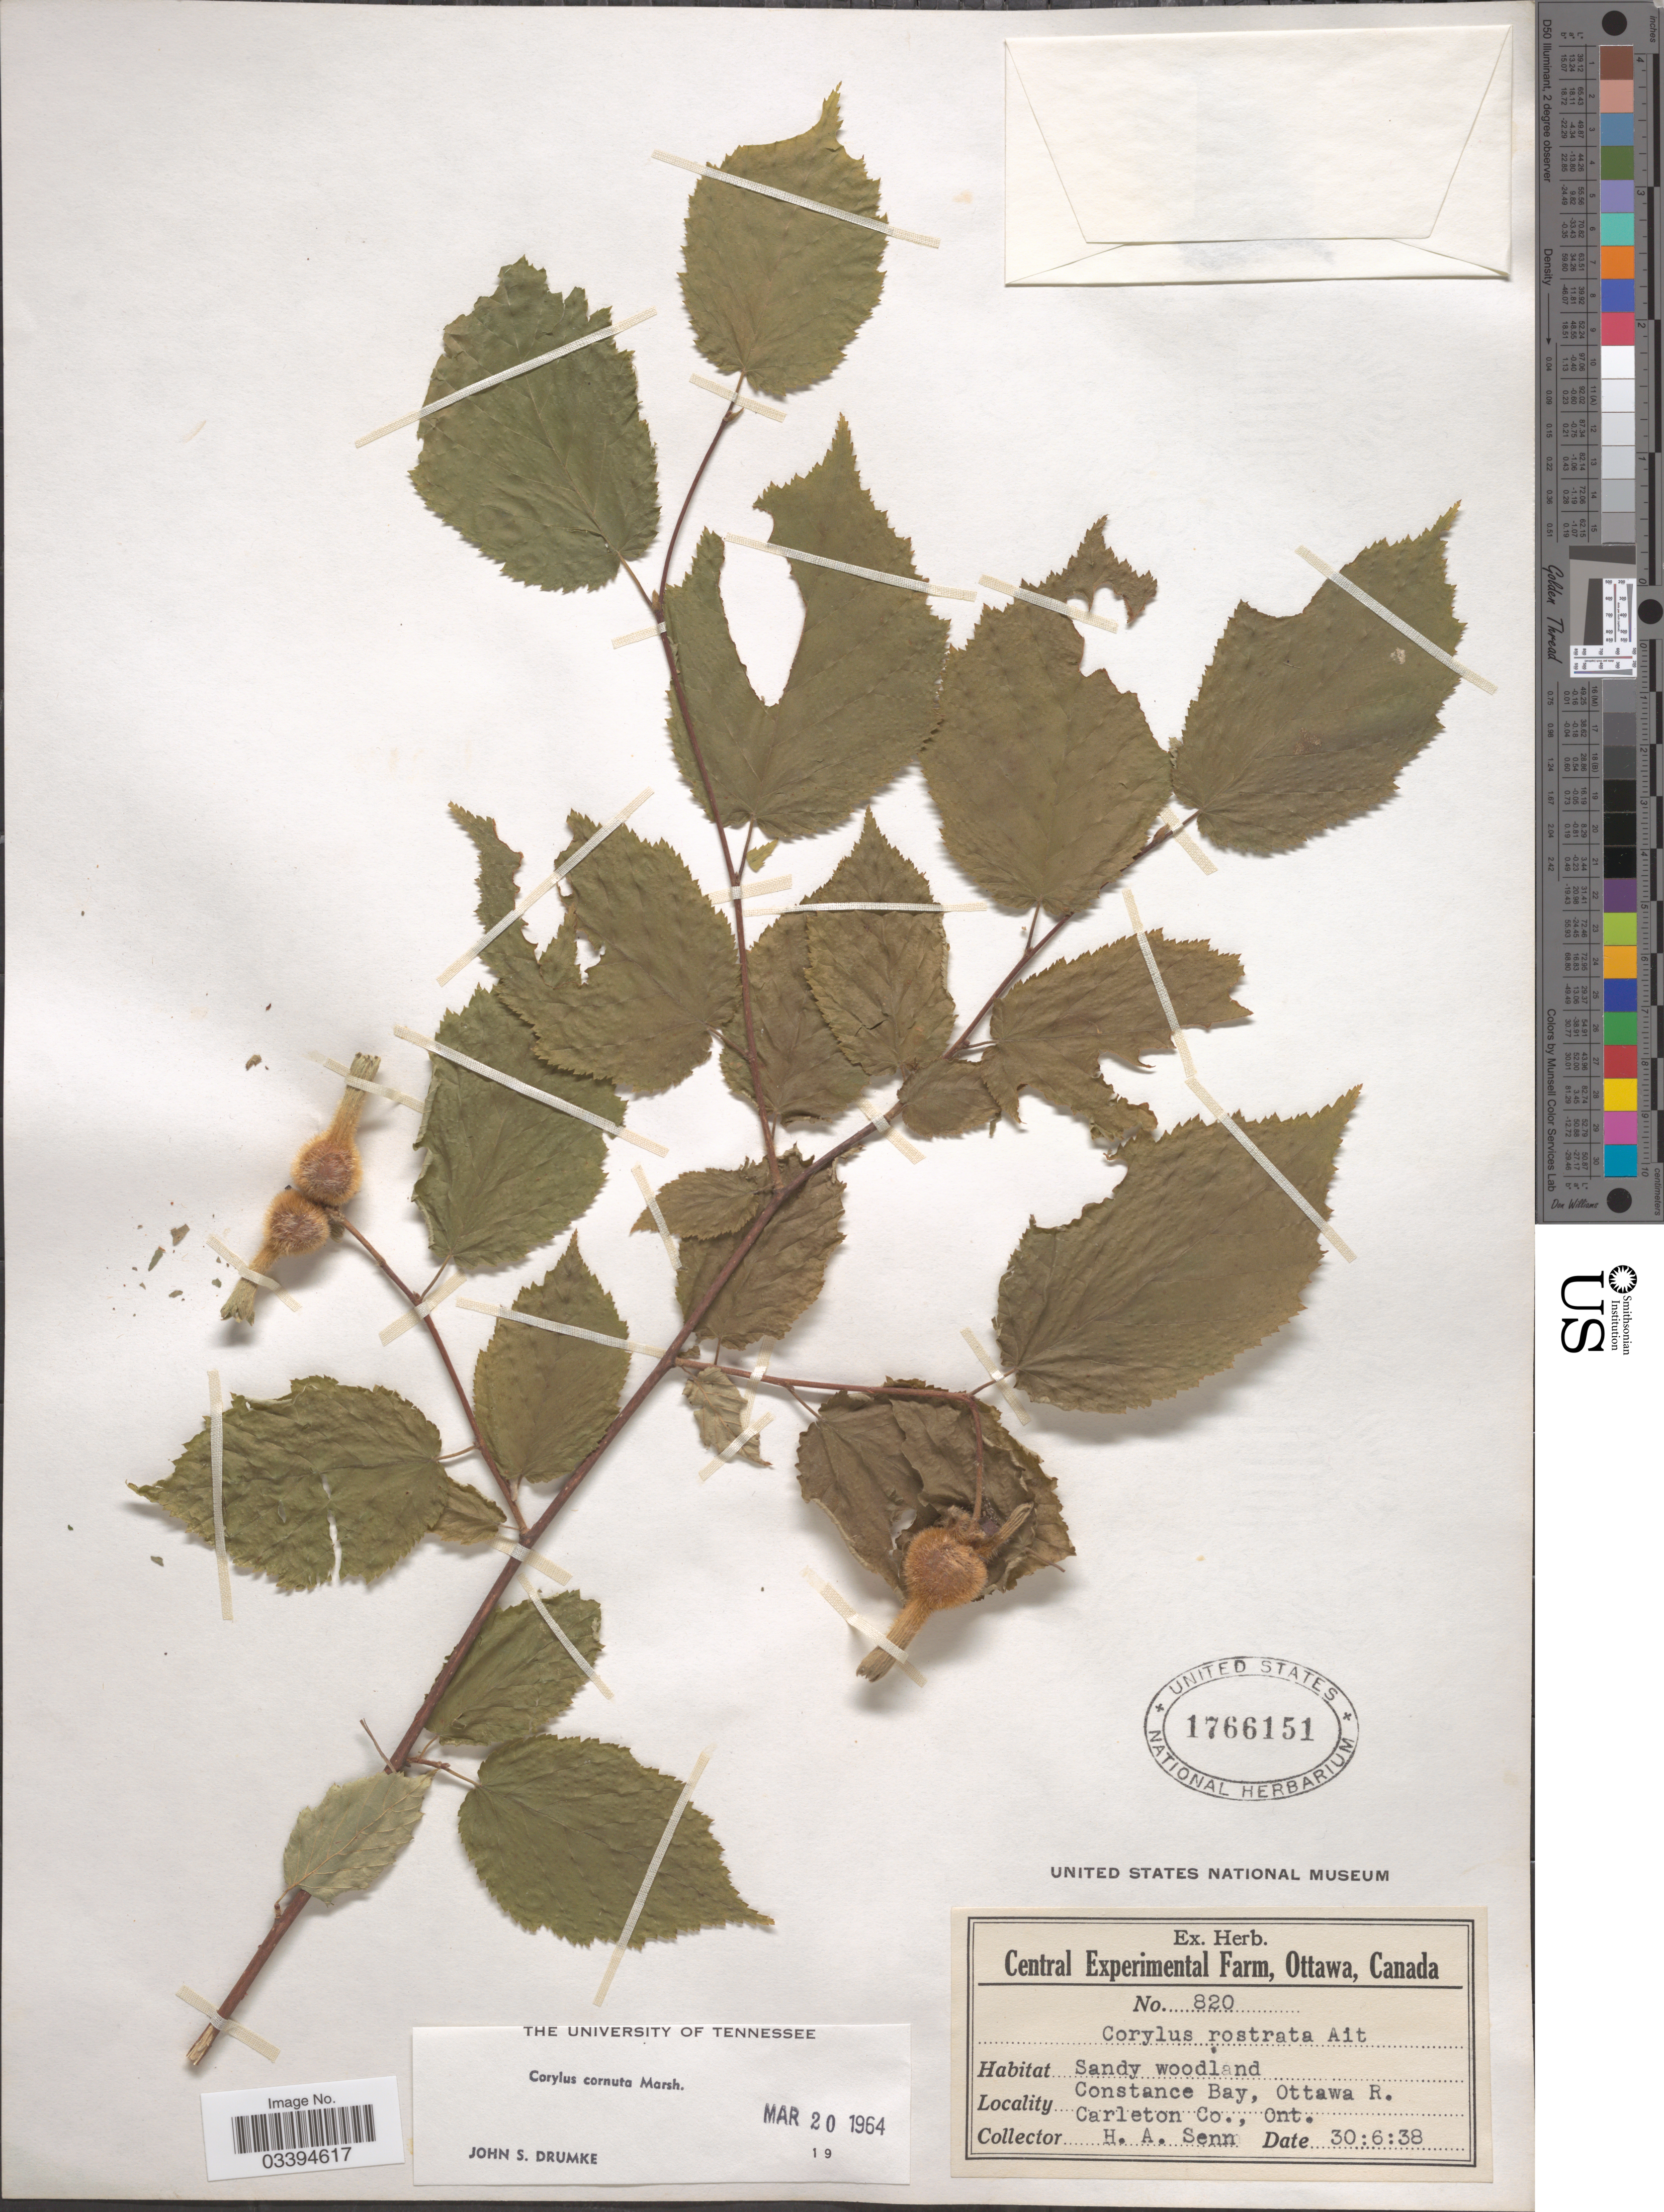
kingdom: Plantae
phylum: Tracheophyta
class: Magnoliopsida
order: Fagales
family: Betulaceae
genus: Corylus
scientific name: Corylus cornuta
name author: Marshall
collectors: H. Senn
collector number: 820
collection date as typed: Transcribed d/m/y: 30/6/38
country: Canada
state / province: Ontario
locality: Constance Bay, Ottawa R. Carleton Co.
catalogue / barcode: US 1766151